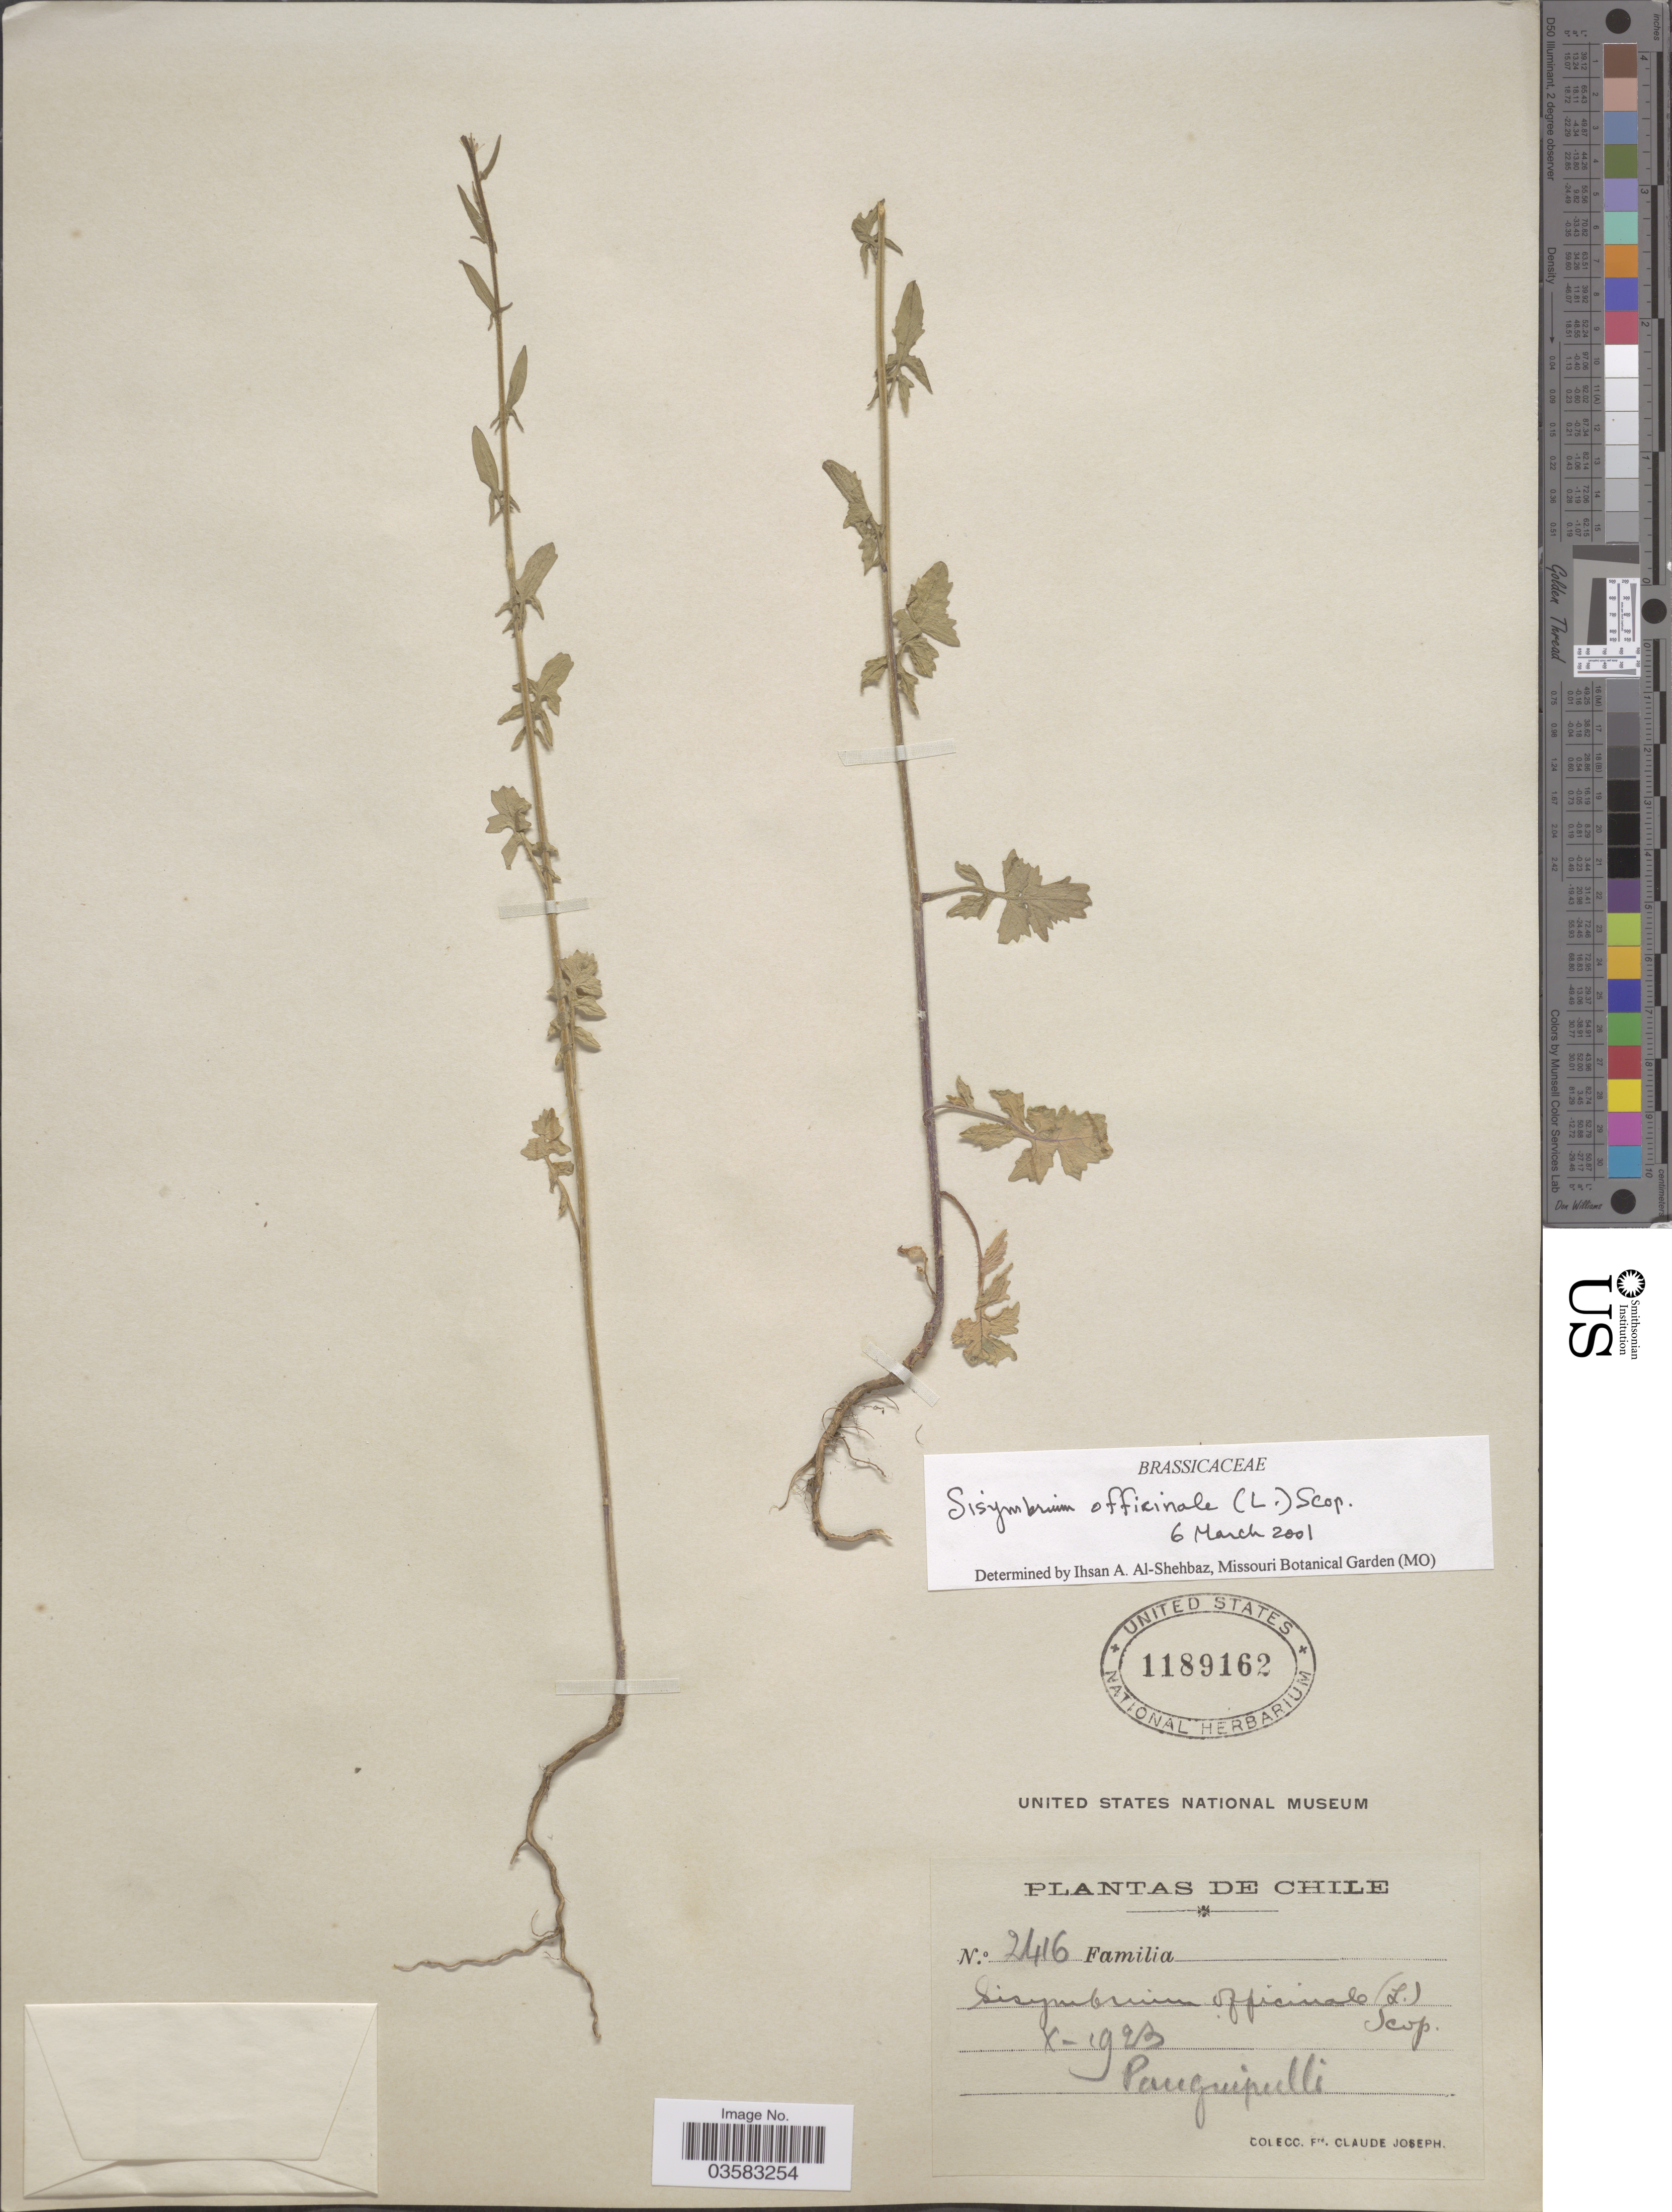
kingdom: Plantae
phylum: Tracheophyta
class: Magnoliopsida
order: Brassicales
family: Brassicaceae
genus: Sisymbrium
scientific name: Sisymbrium officinale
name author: (L.) Scop.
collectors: Bro. Claude-Joseph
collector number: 2416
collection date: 1923-10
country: Chile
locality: Panguipulli.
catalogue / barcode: US 1189162